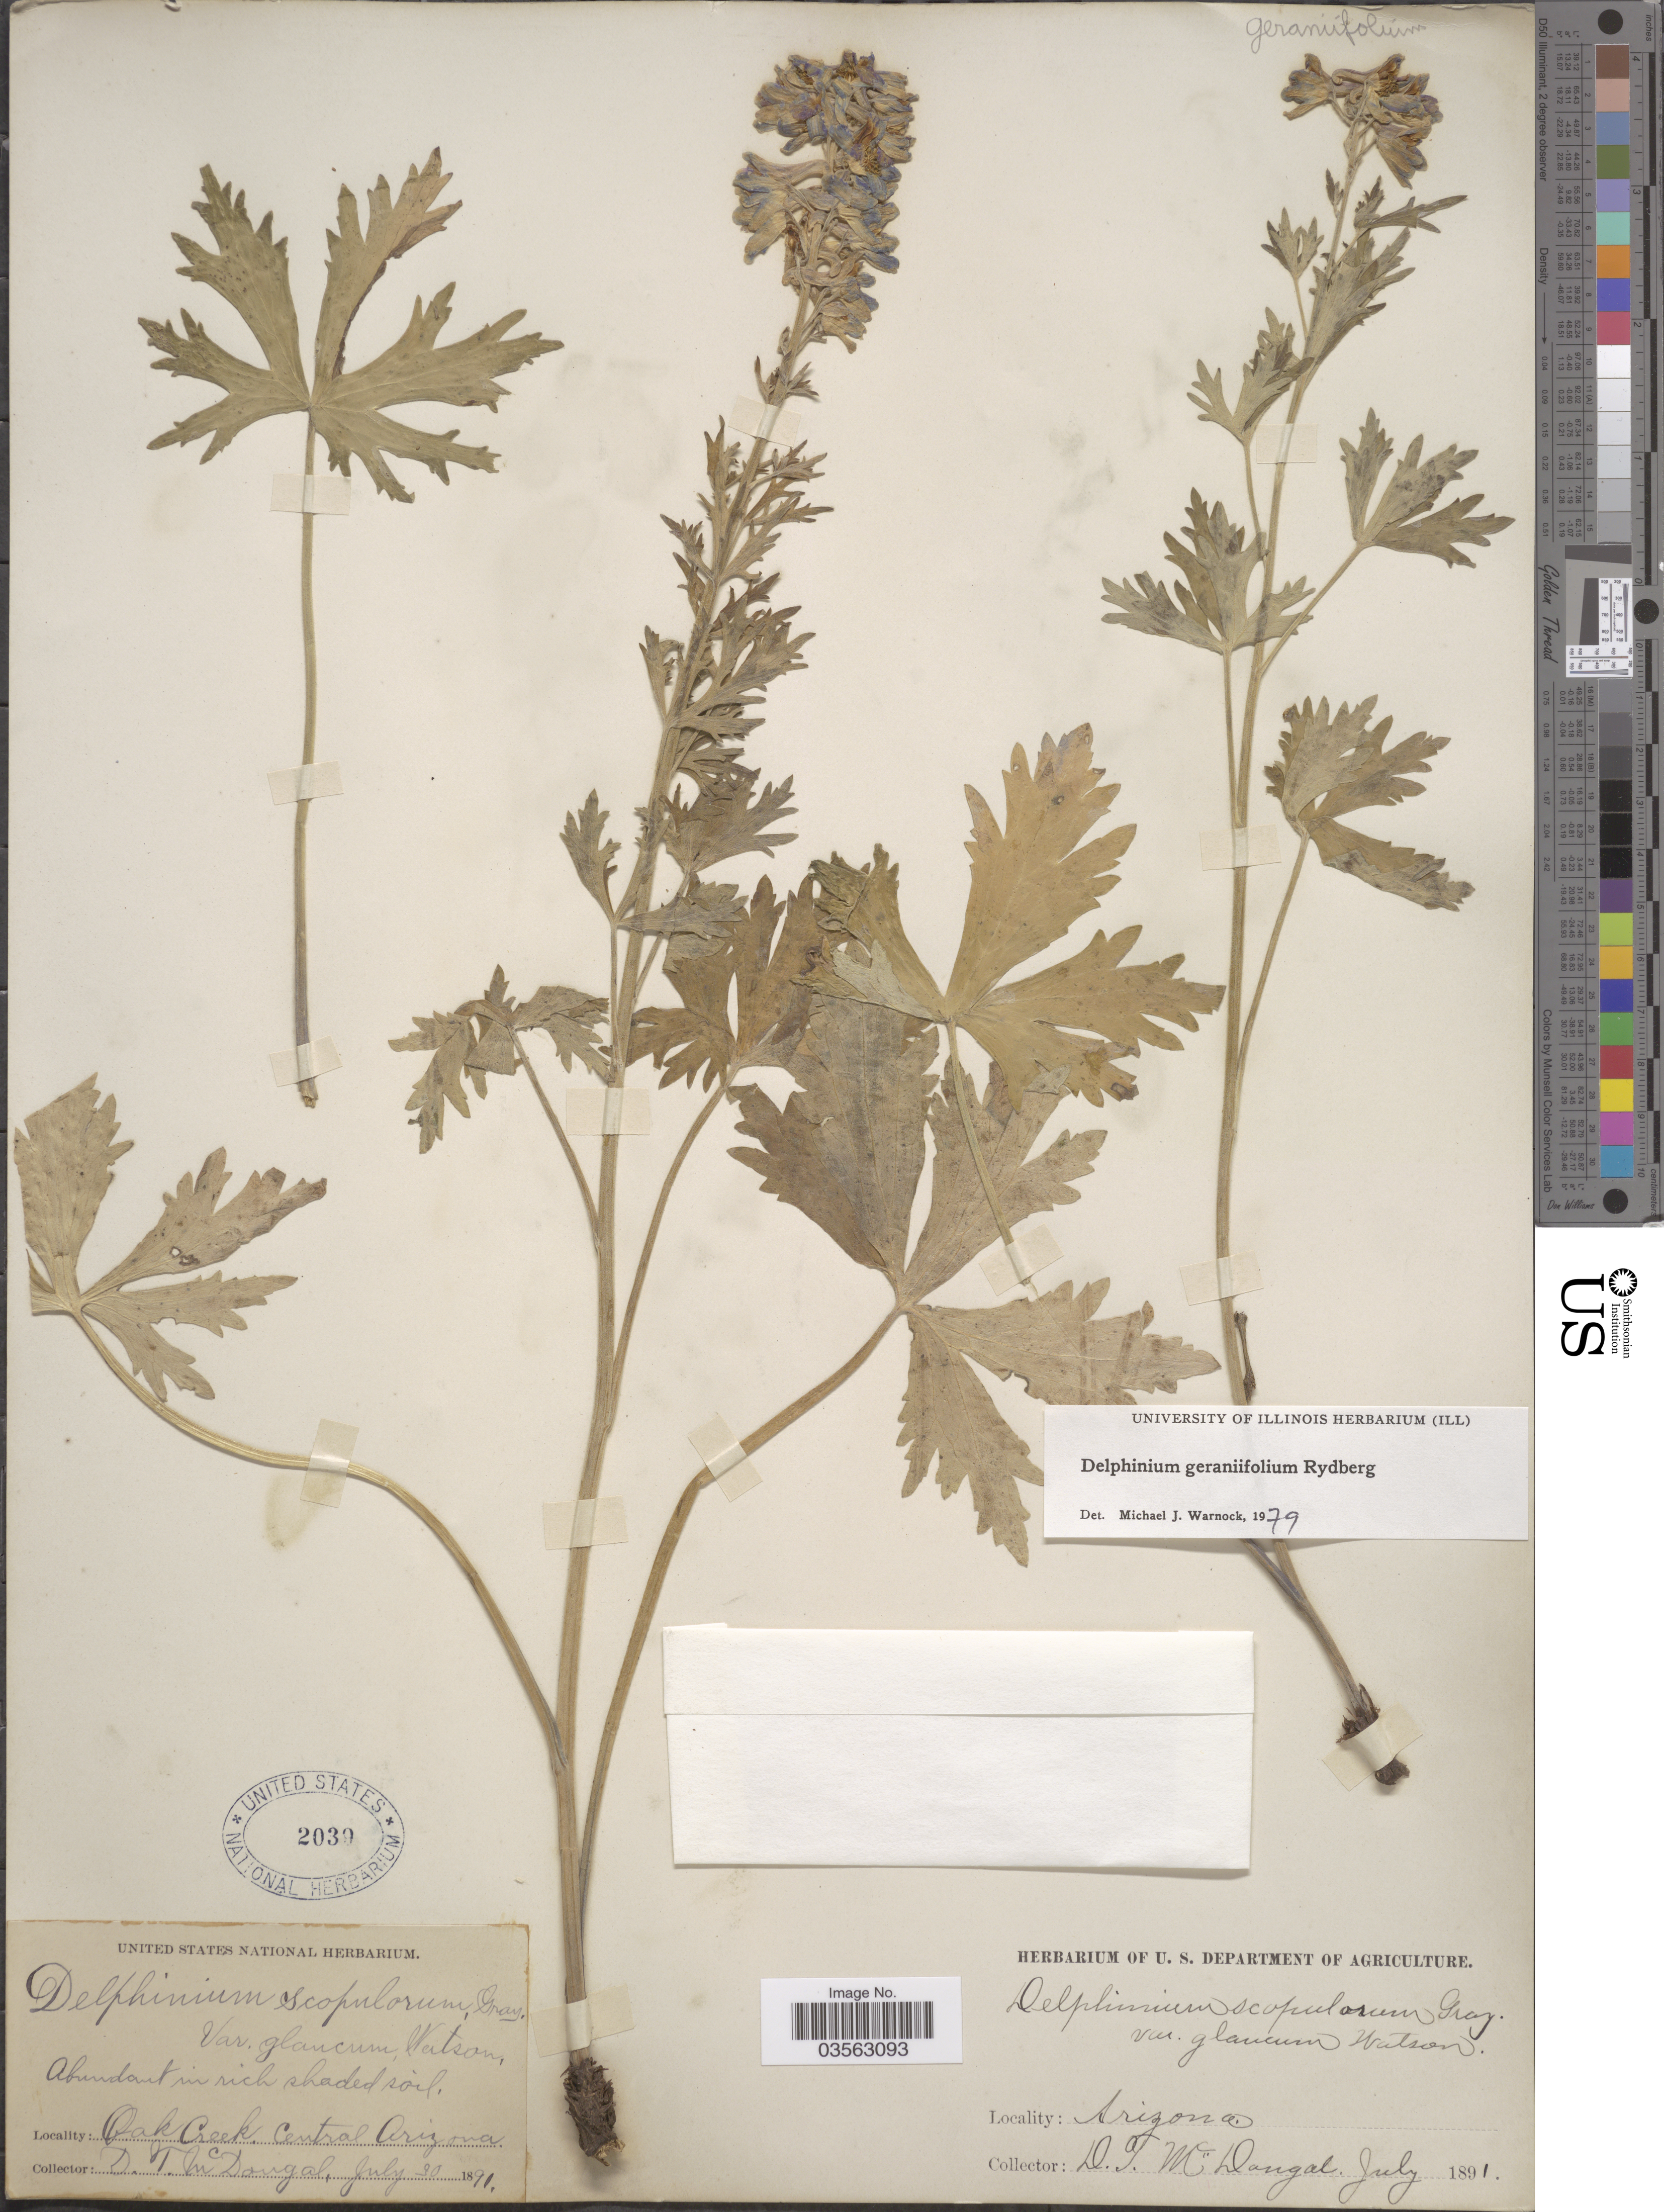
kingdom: Plantae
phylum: Tracheophyta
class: Magnoliopsida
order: Ranunculales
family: Ranunculaceae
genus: Delphinium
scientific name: Delphinium geraniifolium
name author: Rydb.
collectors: D. McDougal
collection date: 1891-07-30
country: United States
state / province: Arizona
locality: Oak Creek, Central Arizona.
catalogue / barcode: US 2039